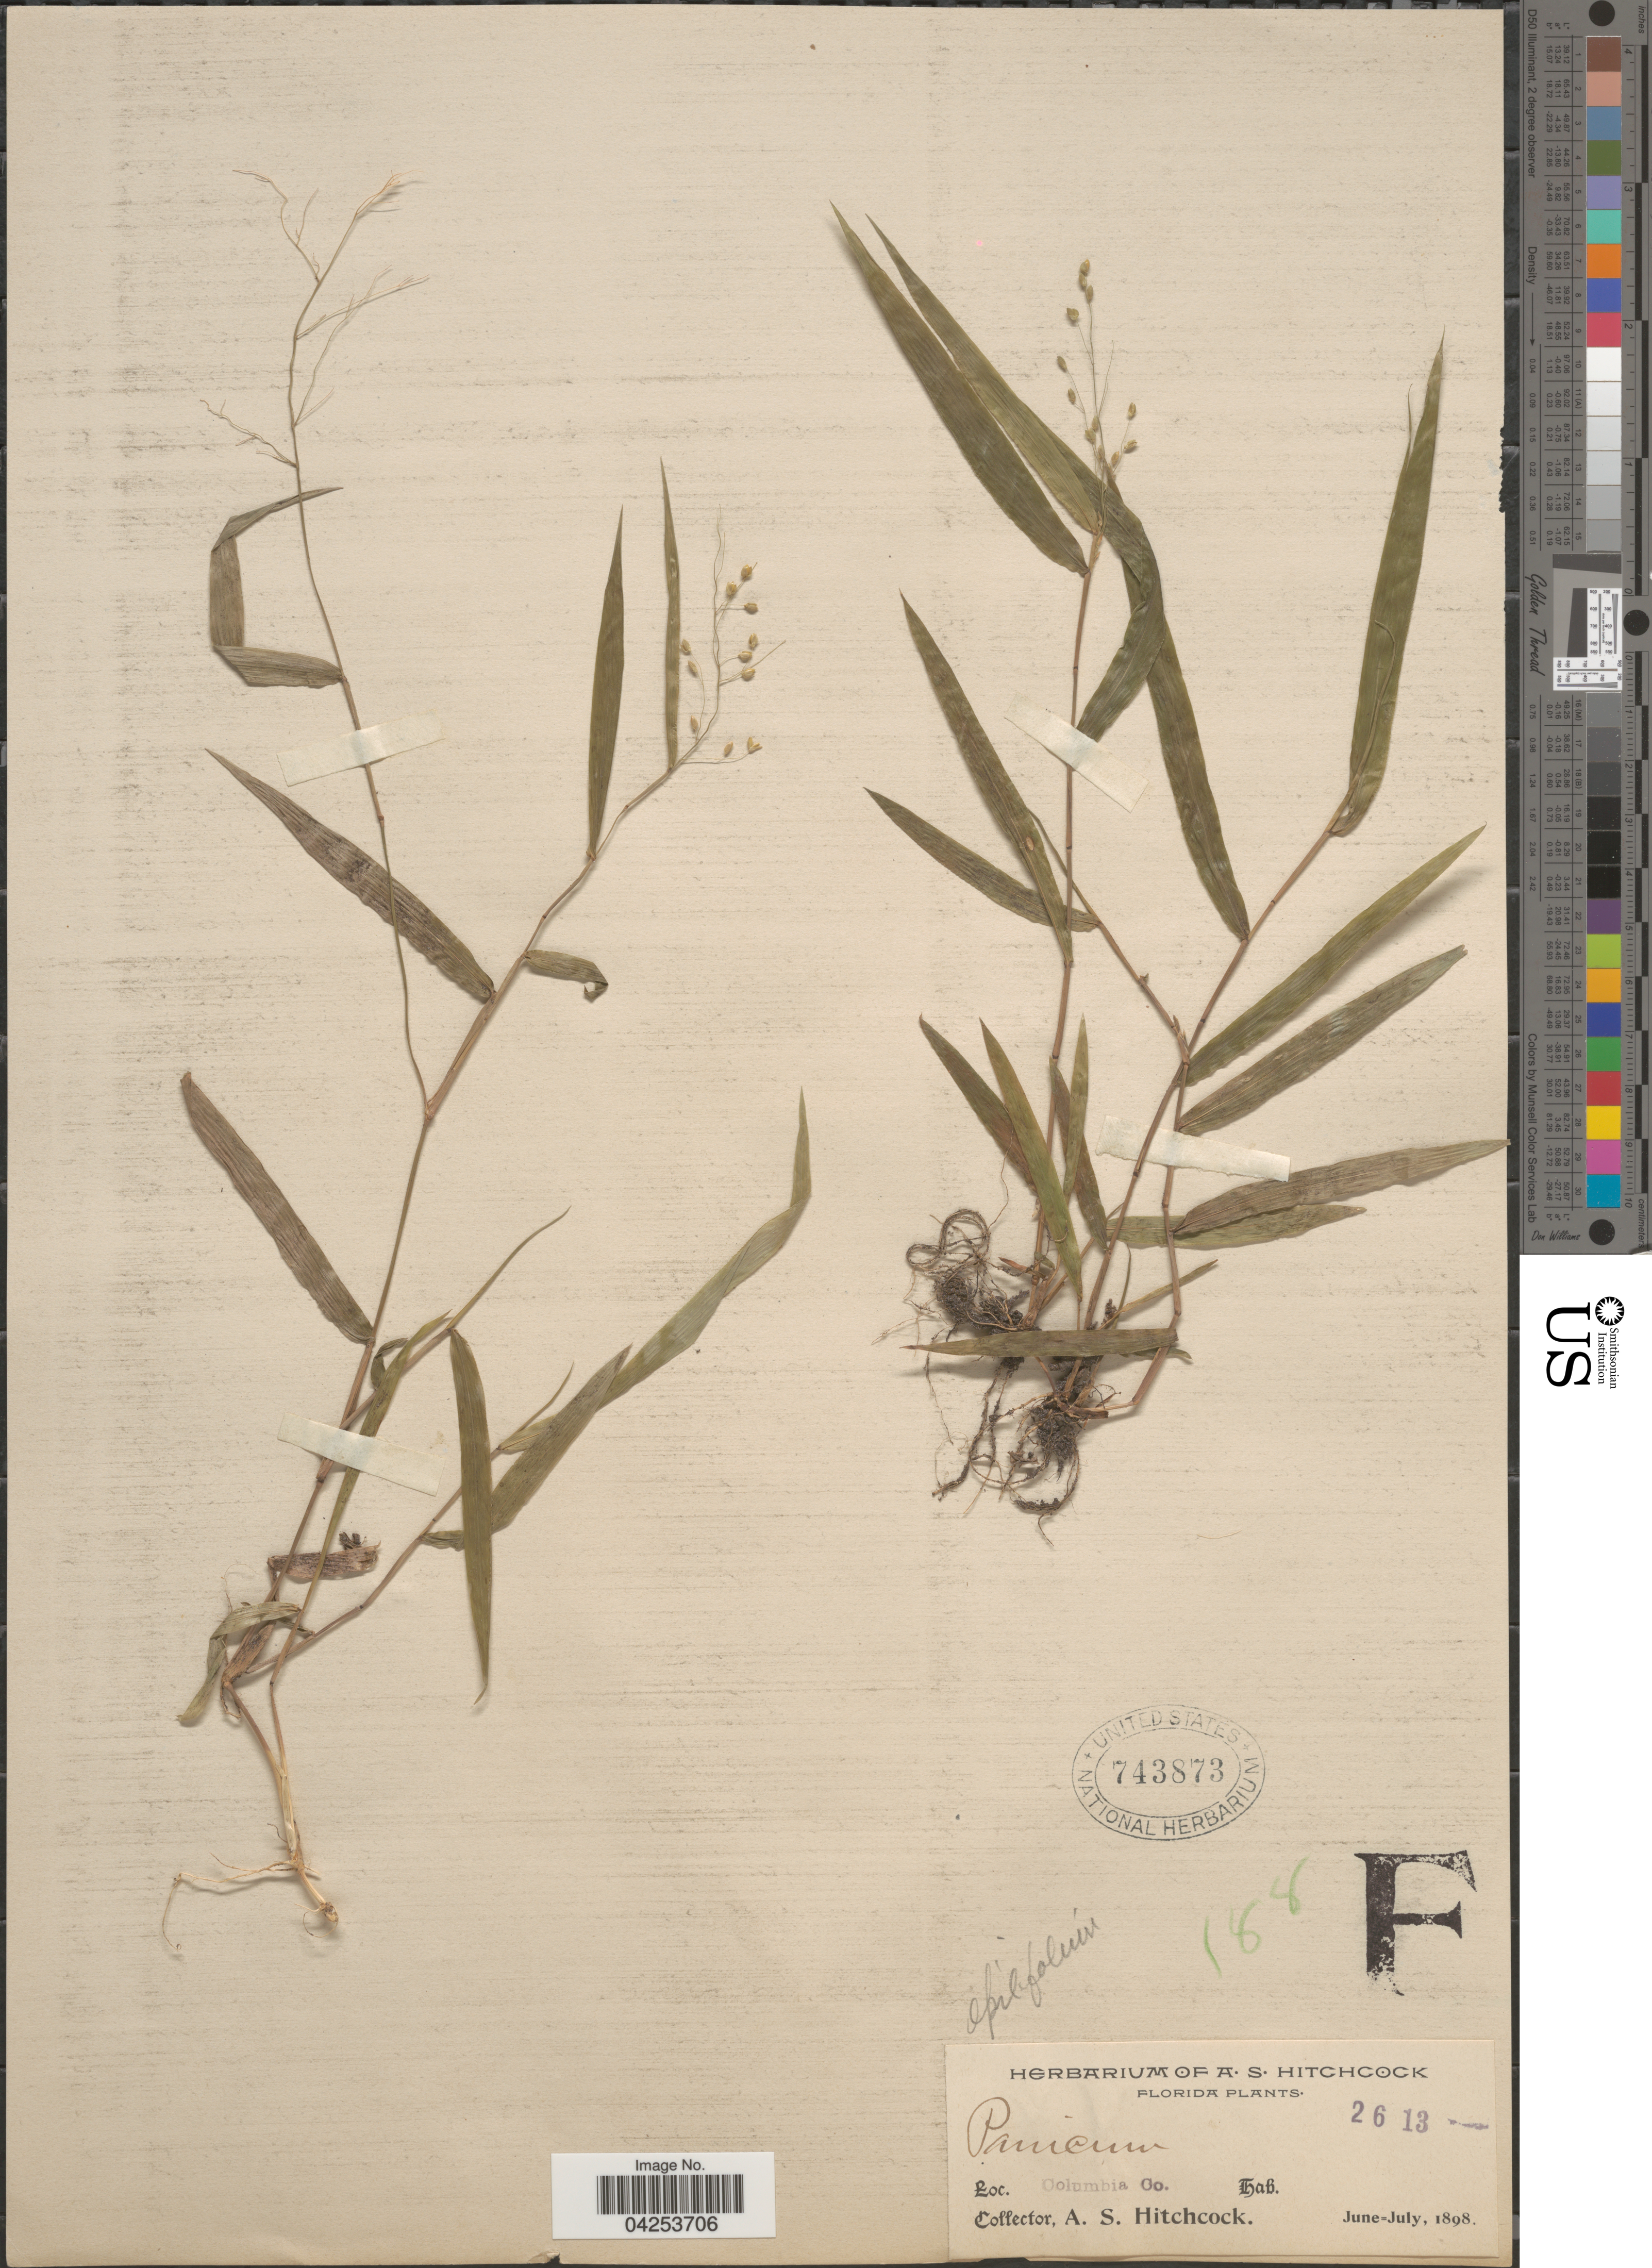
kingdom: Plantae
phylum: Tracheophyta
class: Liliopsida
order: Poales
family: Poaceae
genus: Dichanthelium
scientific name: Dichanthelium commutatum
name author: (Schult.) Gould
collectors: A. S. Hitchcock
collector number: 2613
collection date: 1898-06/1898-07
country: United States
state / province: Florida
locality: Columbia Co.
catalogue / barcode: US 743873